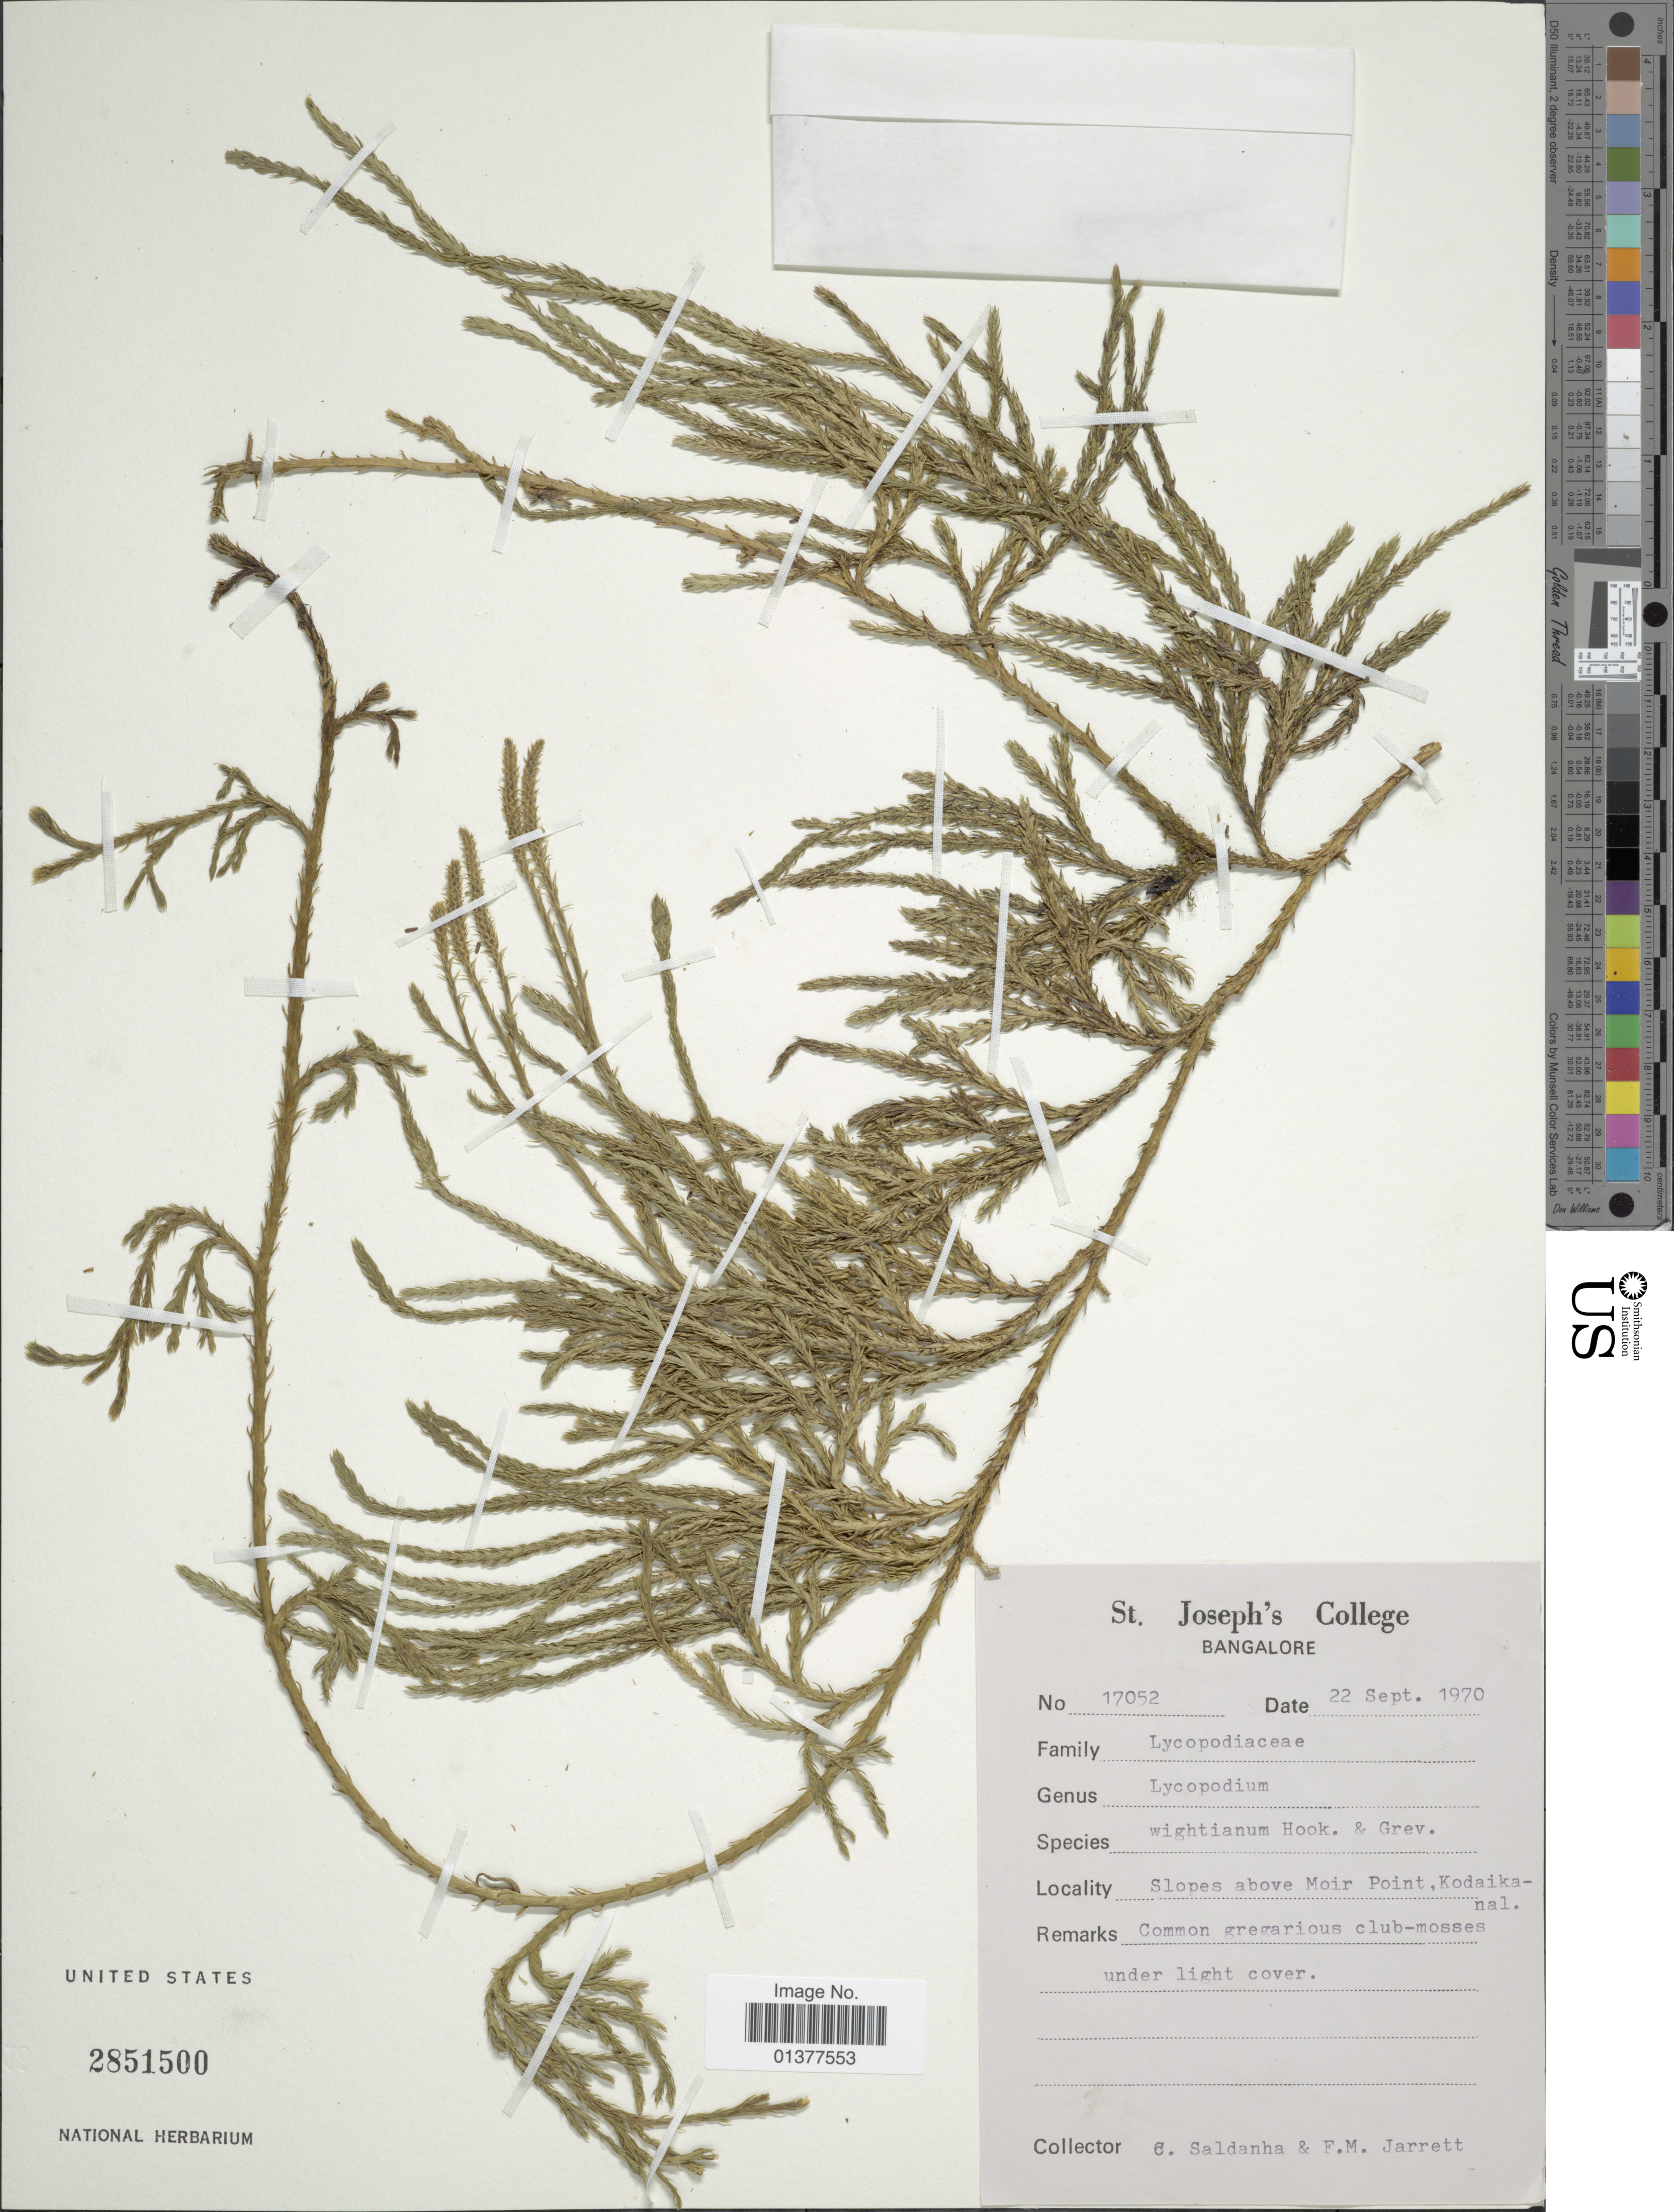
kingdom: Plantae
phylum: Tracheophyta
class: Lycopodiopsida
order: Lycopodiales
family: Lycopodiaceae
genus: Diphasiastrum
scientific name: Diphasiastrum wightianum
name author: (Wall. ex Hook. & Grev.) Holub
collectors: C. Saldanha & F. M. Jarrett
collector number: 17052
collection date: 1970-09-22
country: India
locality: Slopes above Moir Point, Kodaikanal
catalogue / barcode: US 2851500